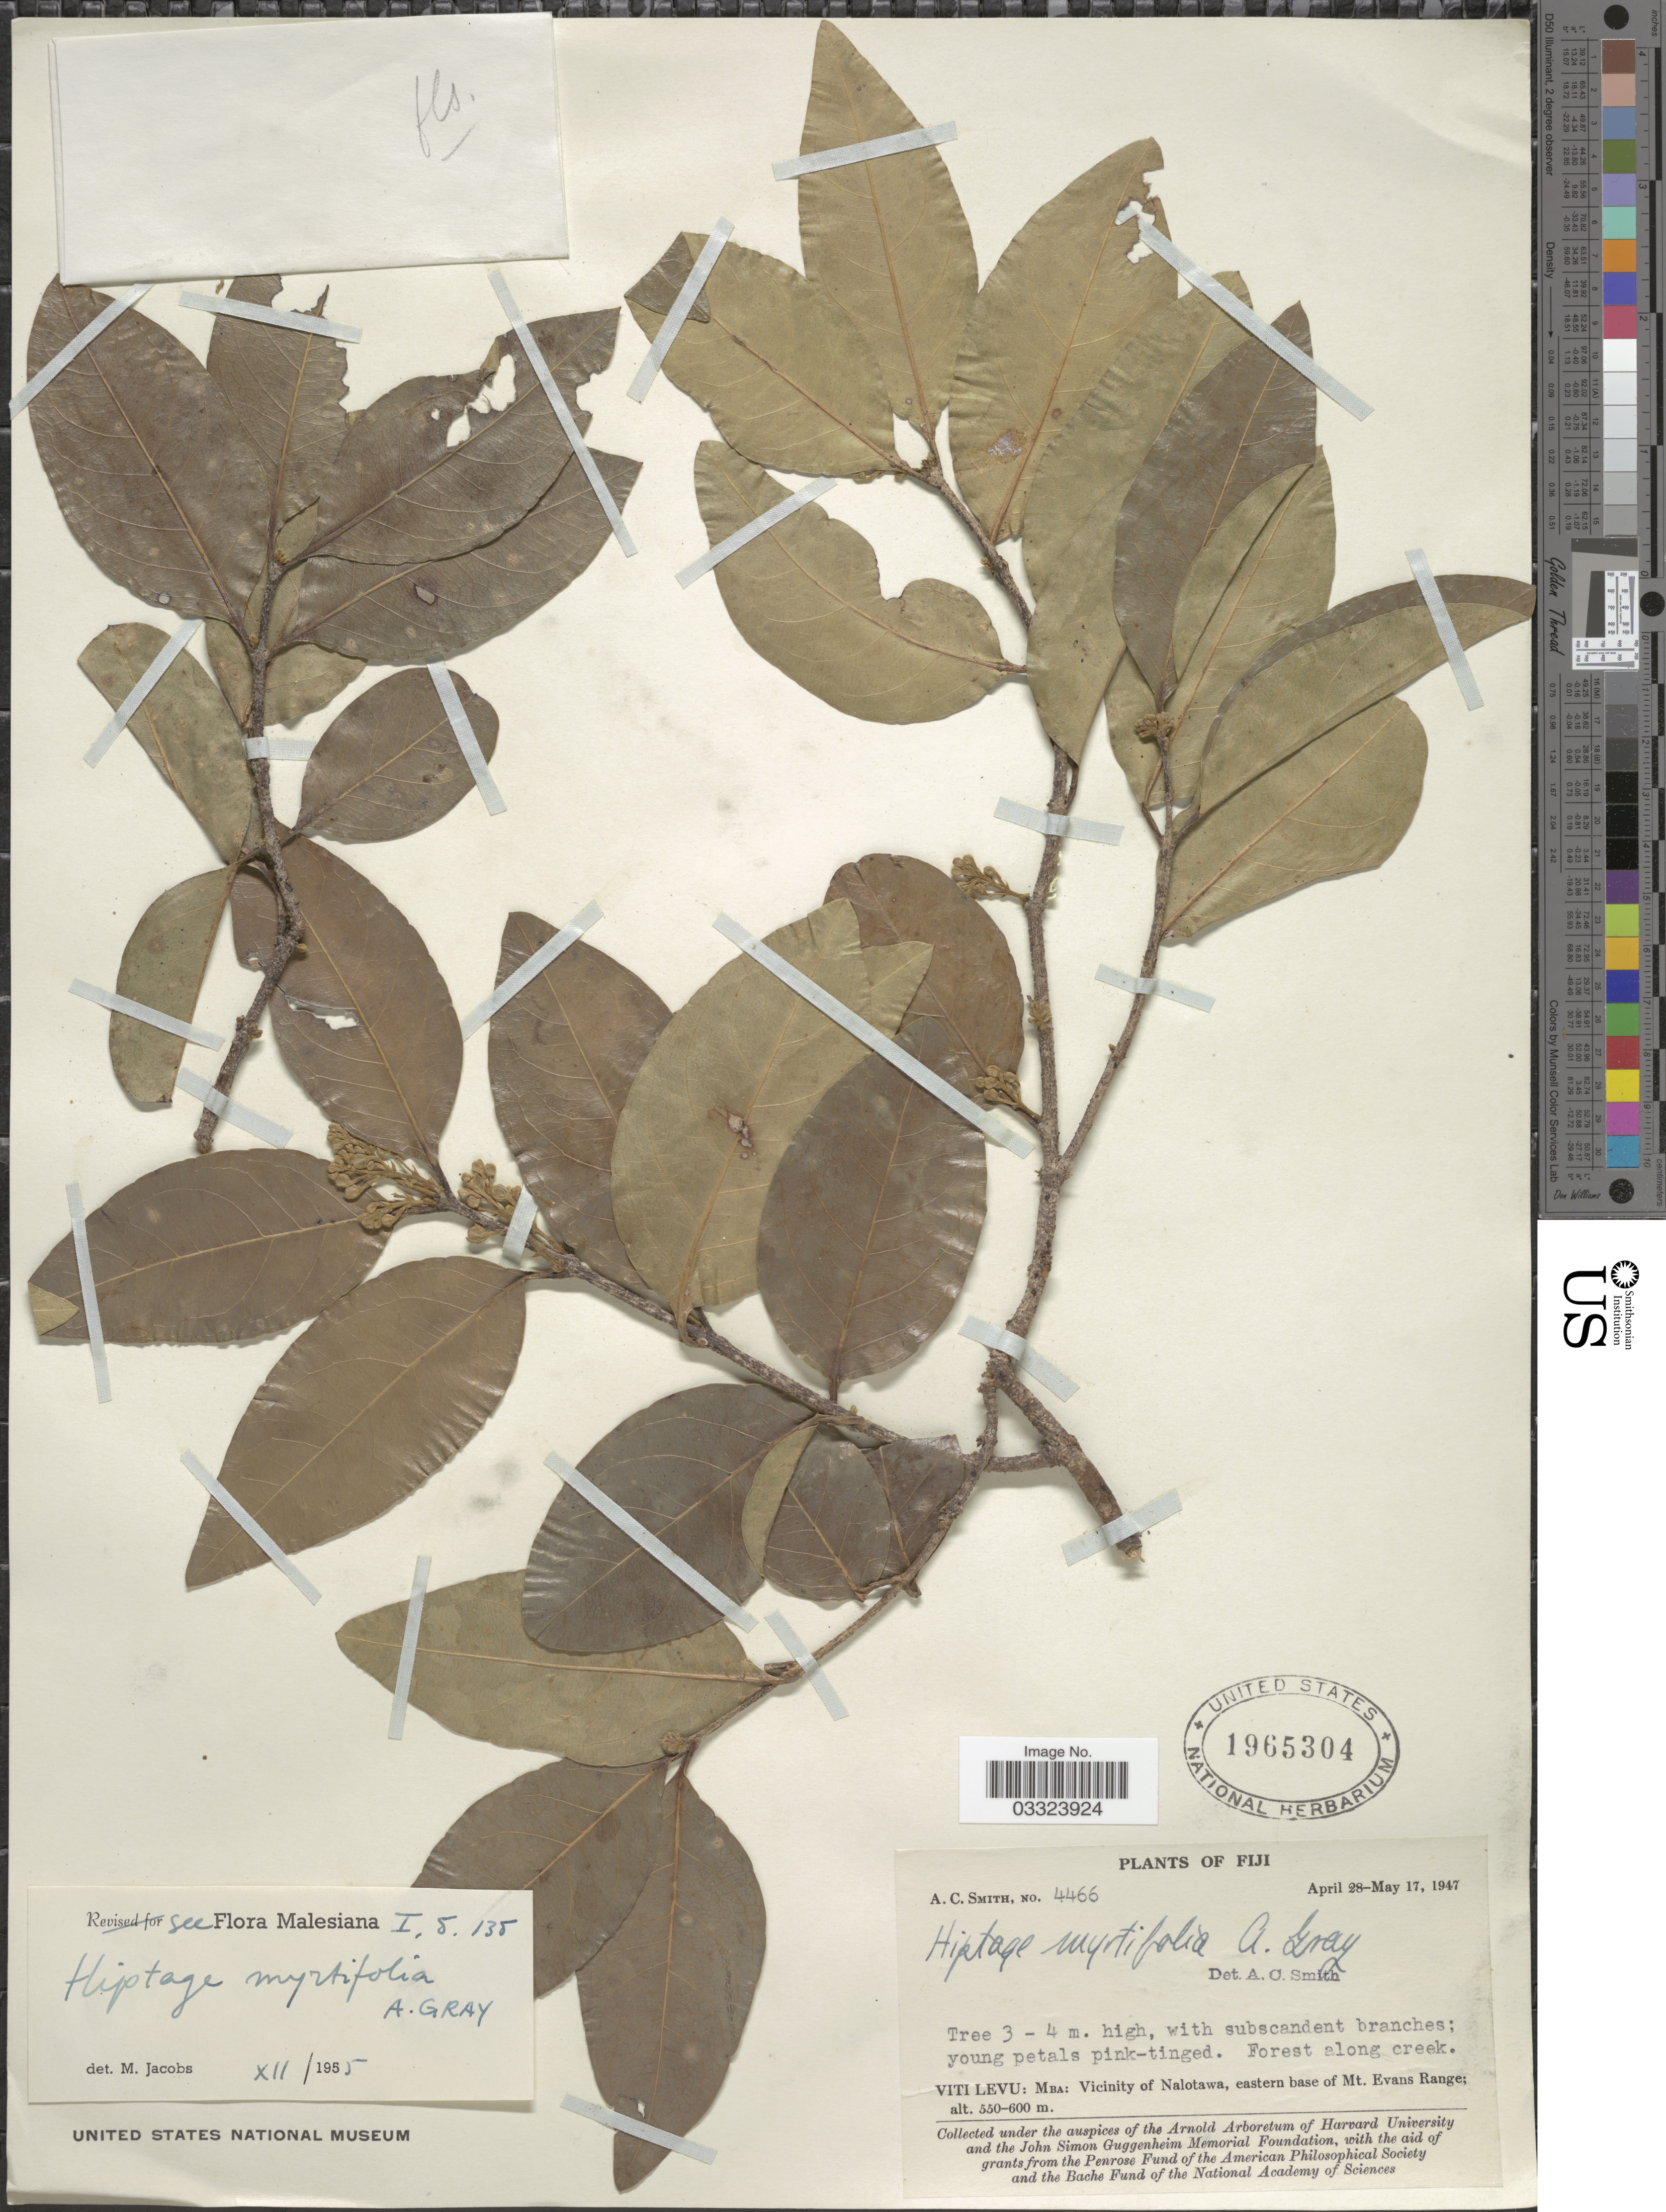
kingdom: Plantae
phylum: Tracheophyta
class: Magnoliopsida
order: Malpighiales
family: Malpighiaceae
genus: Hiptage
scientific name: Hiptage myrtifolia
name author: A. Gray in Wilkes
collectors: A. C. Smith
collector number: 4466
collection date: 1947-04-28/1947-05-17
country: Fiji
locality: Viti Levu: Mba: Vicinity of Nalotawa, eastern base of Mt. Evans Range.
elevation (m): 550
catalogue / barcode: US 1965304